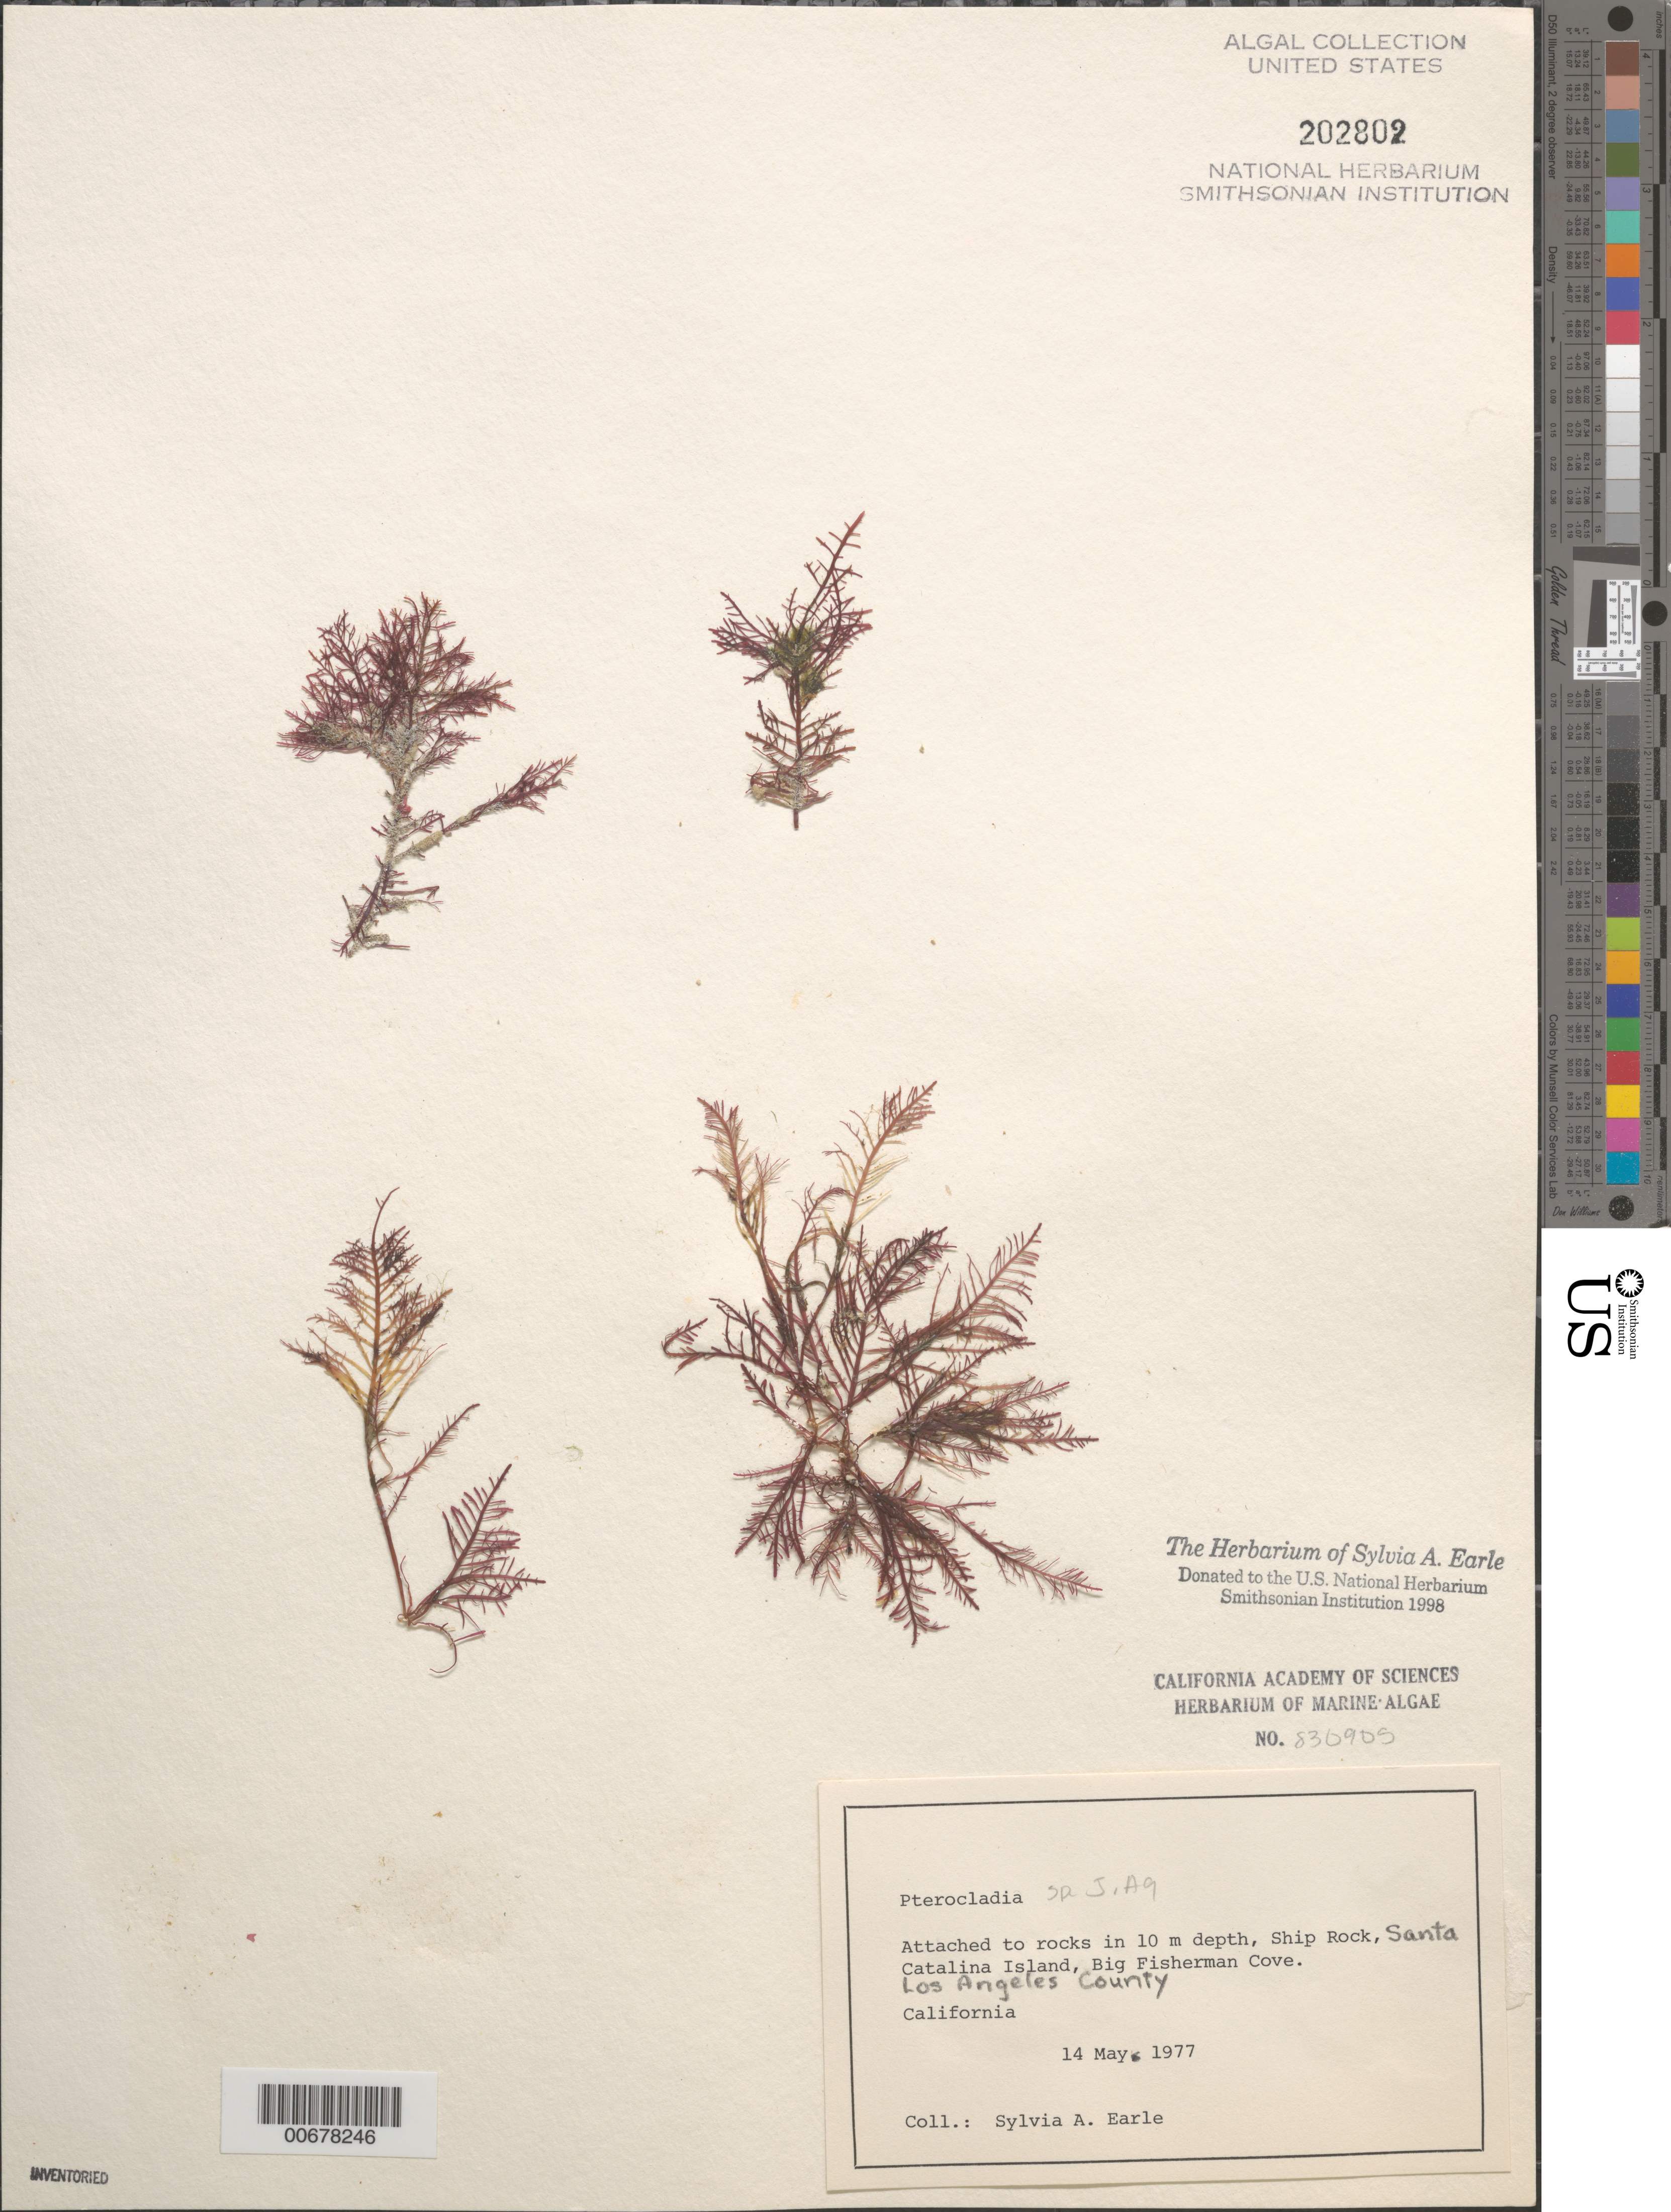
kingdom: Plantae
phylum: Rhodophyta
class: Florideophyceae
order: Gelidiales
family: Pterocladiaceae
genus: Pterocladia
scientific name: Pterocladia sp.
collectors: S. A. Earle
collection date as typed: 14 May 1977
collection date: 1977-05-14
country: United States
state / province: California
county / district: Los Angeles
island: Santa Catalina Island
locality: Ship Rock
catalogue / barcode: US 202802